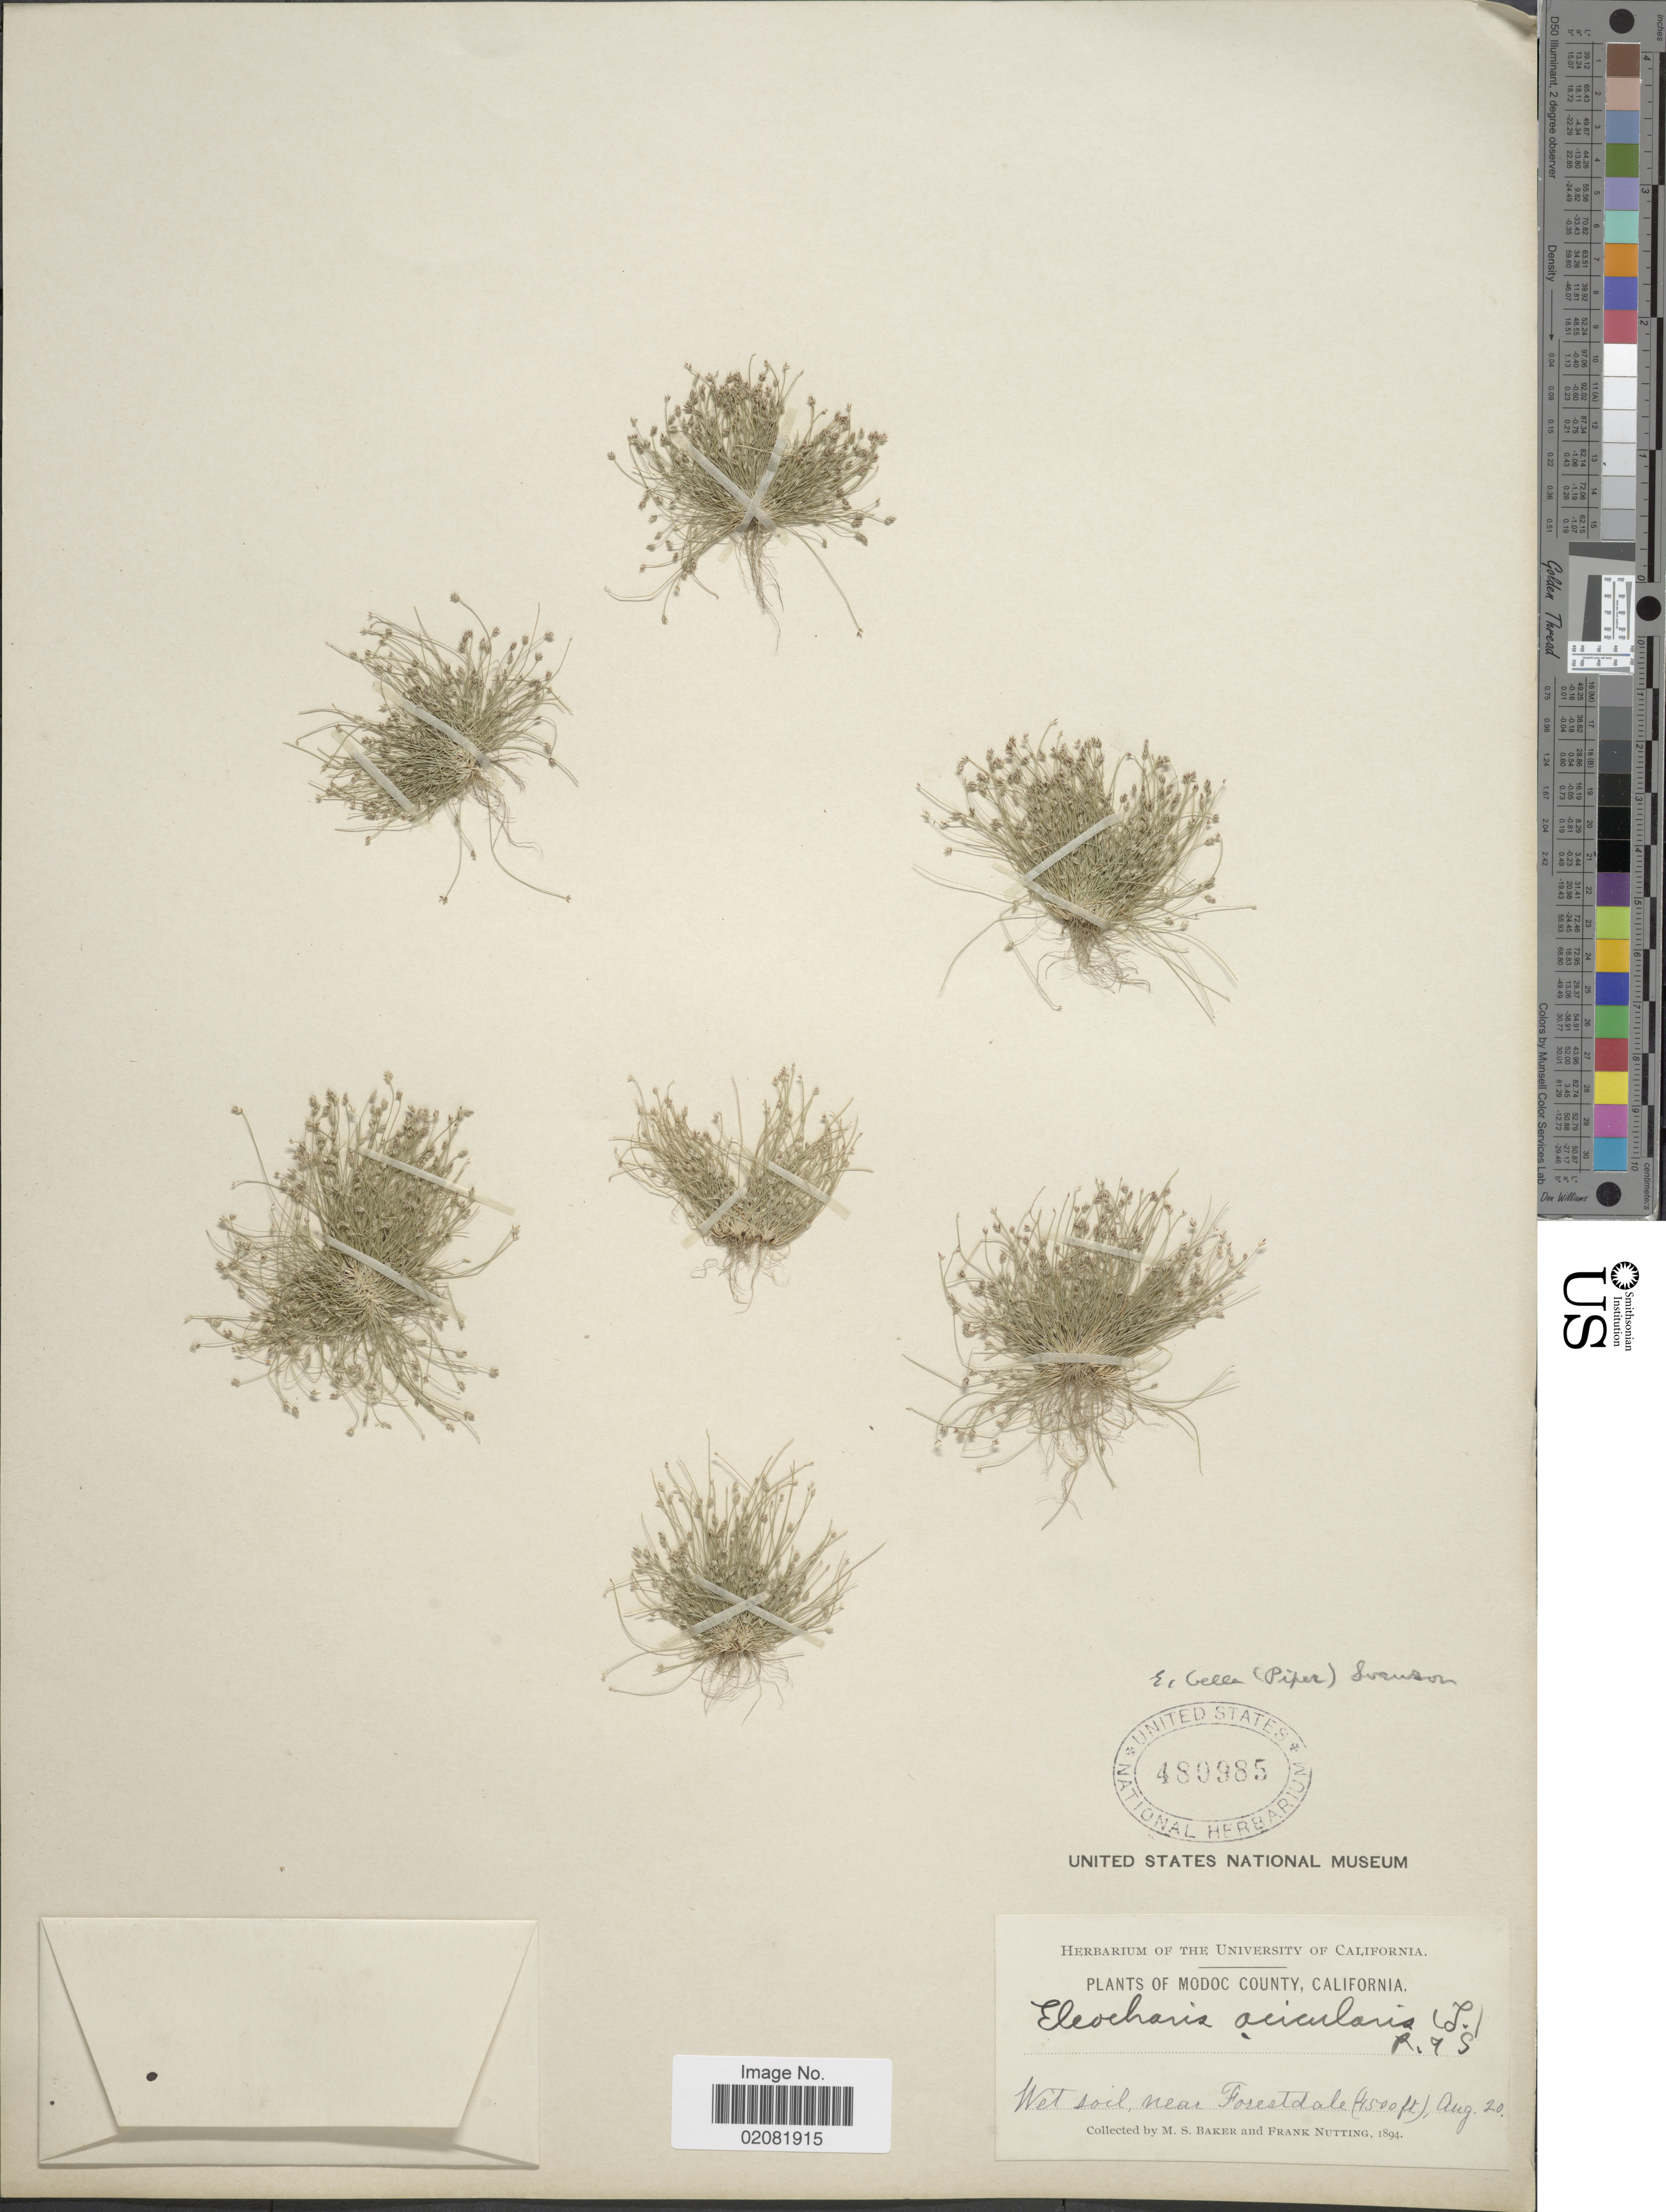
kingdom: Plantae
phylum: Tracheophyta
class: Liliopsida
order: Poales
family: Cyperaceae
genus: Eleocharis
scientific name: Eleocharis bella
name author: (Piper) Svenson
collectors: M. S. Baker & F. Nutting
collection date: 1894-08-20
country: United States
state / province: California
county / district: Modoc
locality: Modoc County, Near Forestdale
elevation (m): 1372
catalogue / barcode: US 480985